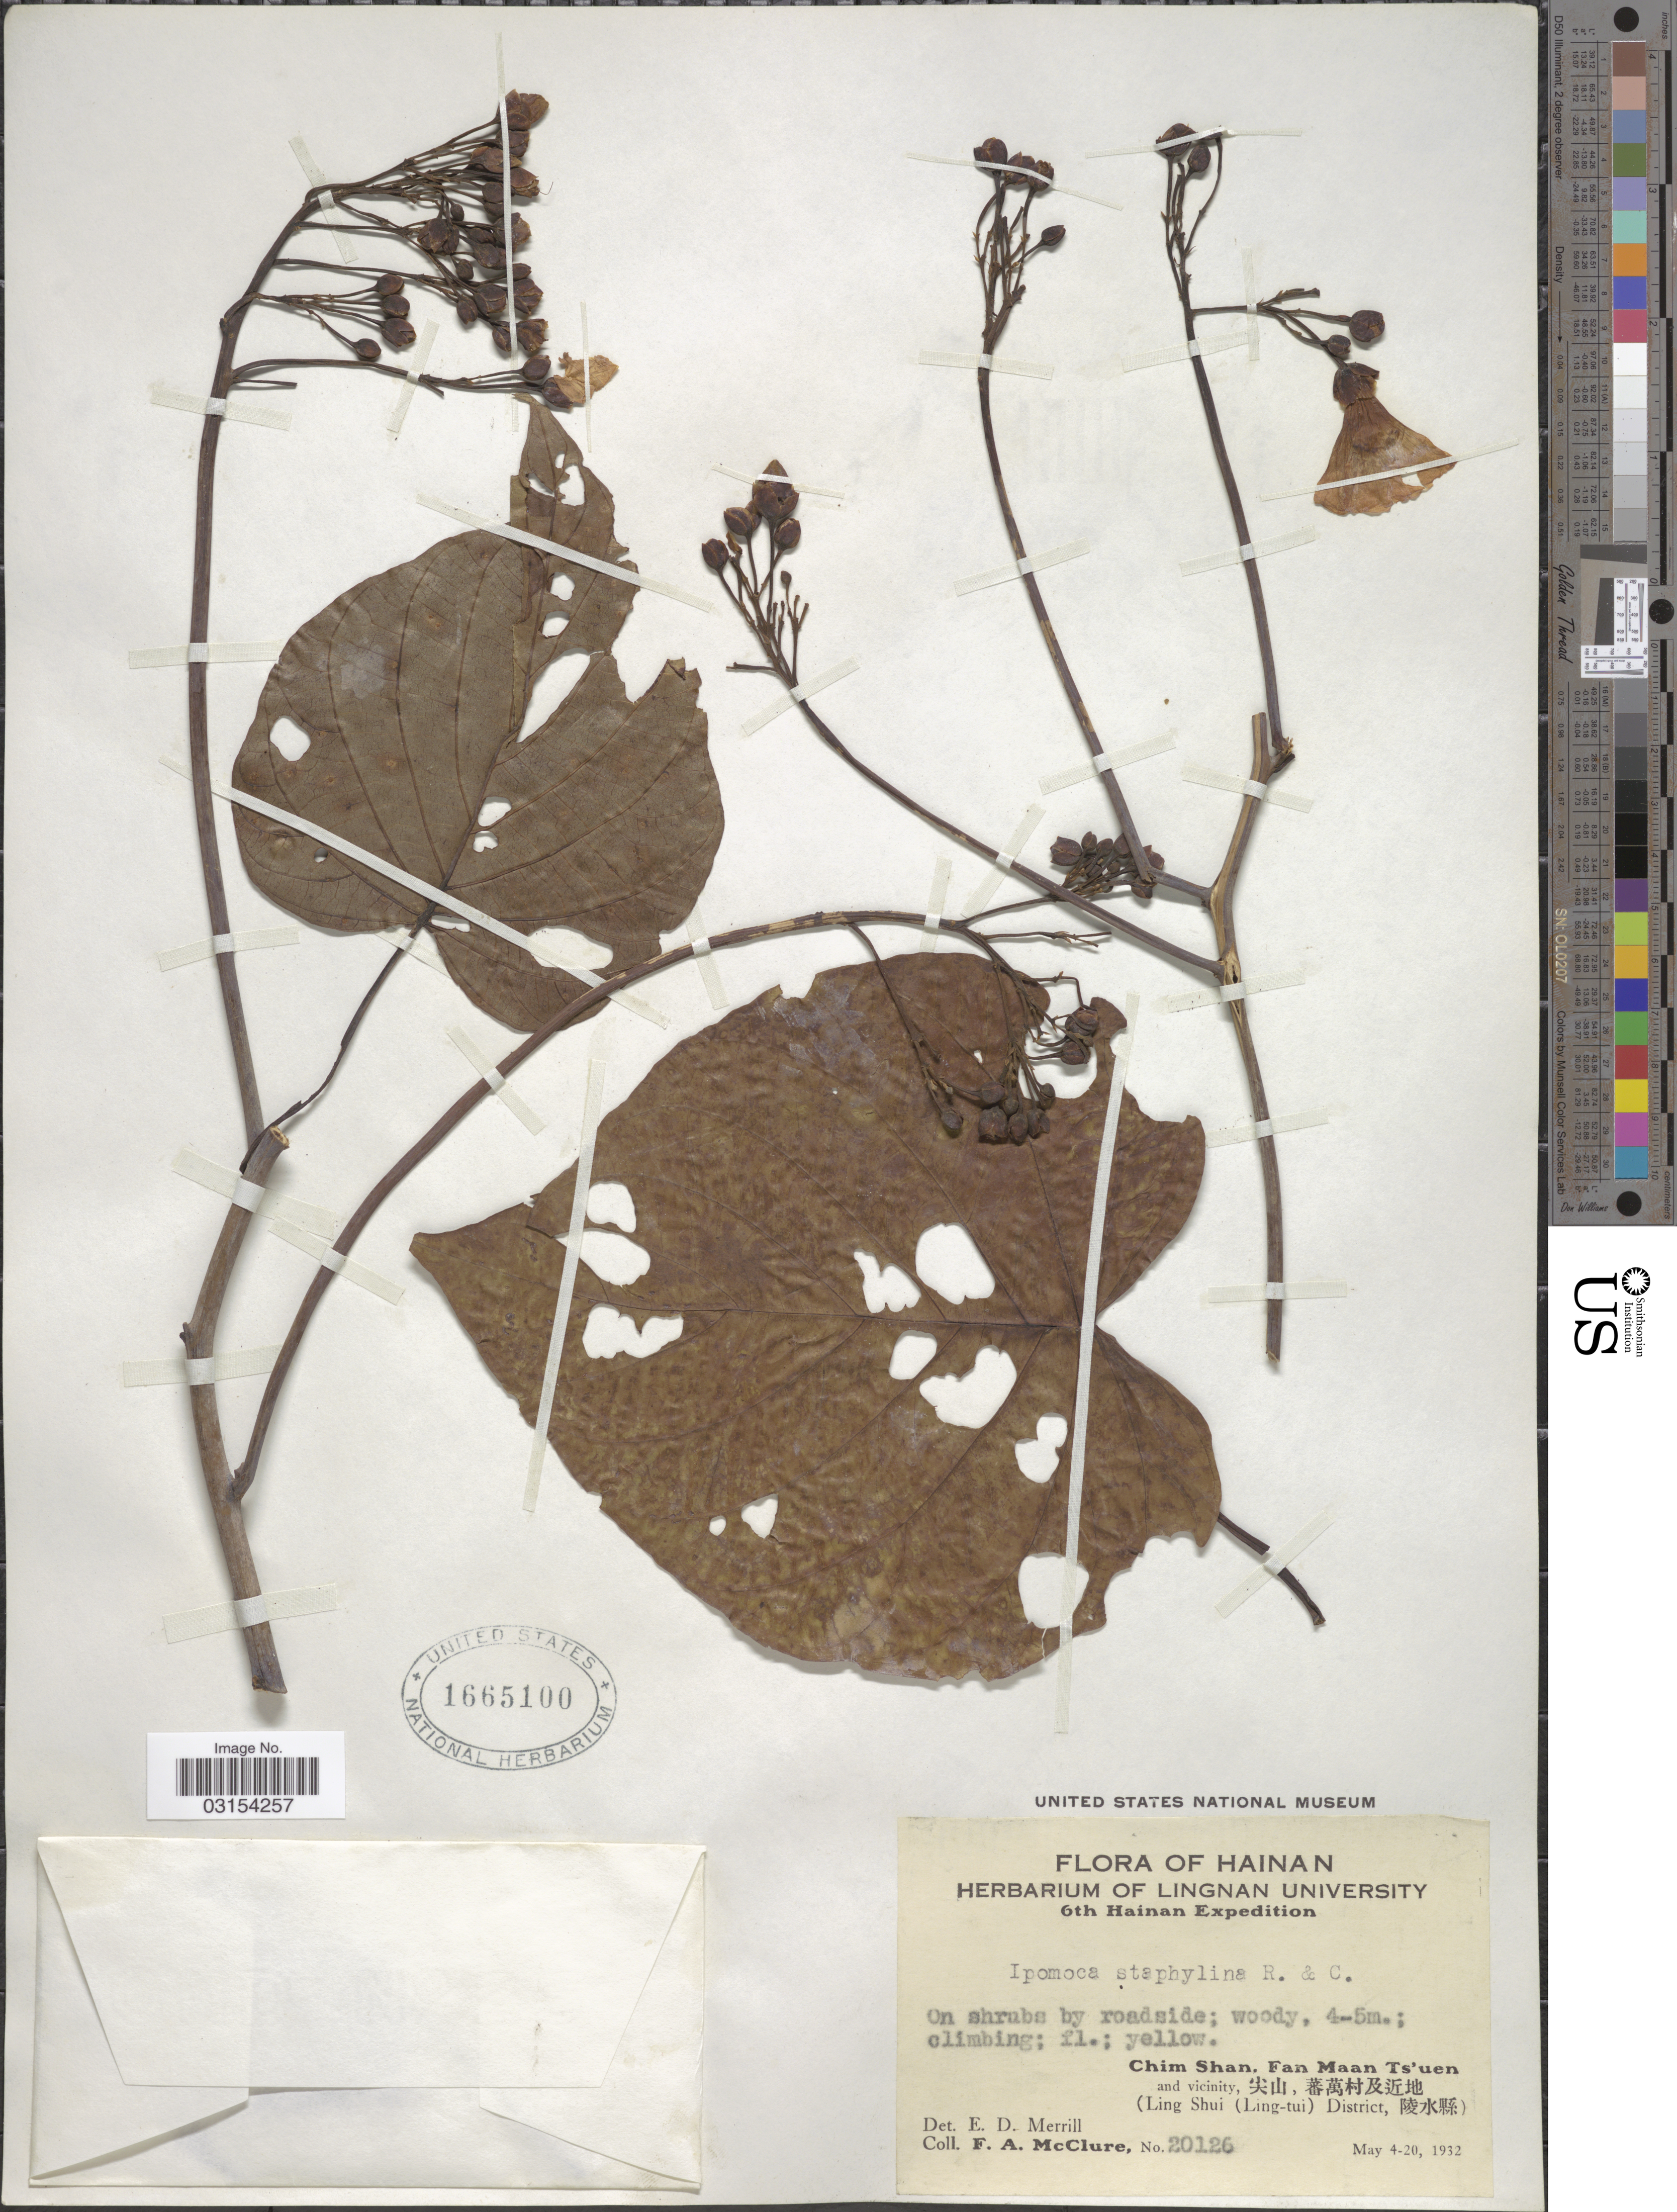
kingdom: Plantae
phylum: Tracheophyta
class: Magnoliopsida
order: Solanales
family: Convolvulaceae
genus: Ipomoea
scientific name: Ipomoea staphylina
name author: Roem. & Schult.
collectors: F. A. McClure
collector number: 20126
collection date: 1932-05-04/1932-05-20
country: China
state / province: Hainan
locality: Chim Shan, Fan Maan Ts'uen and vicinity, X, X. (Ling Shui (Ling-tui) District, X).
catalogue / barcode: US 1665100